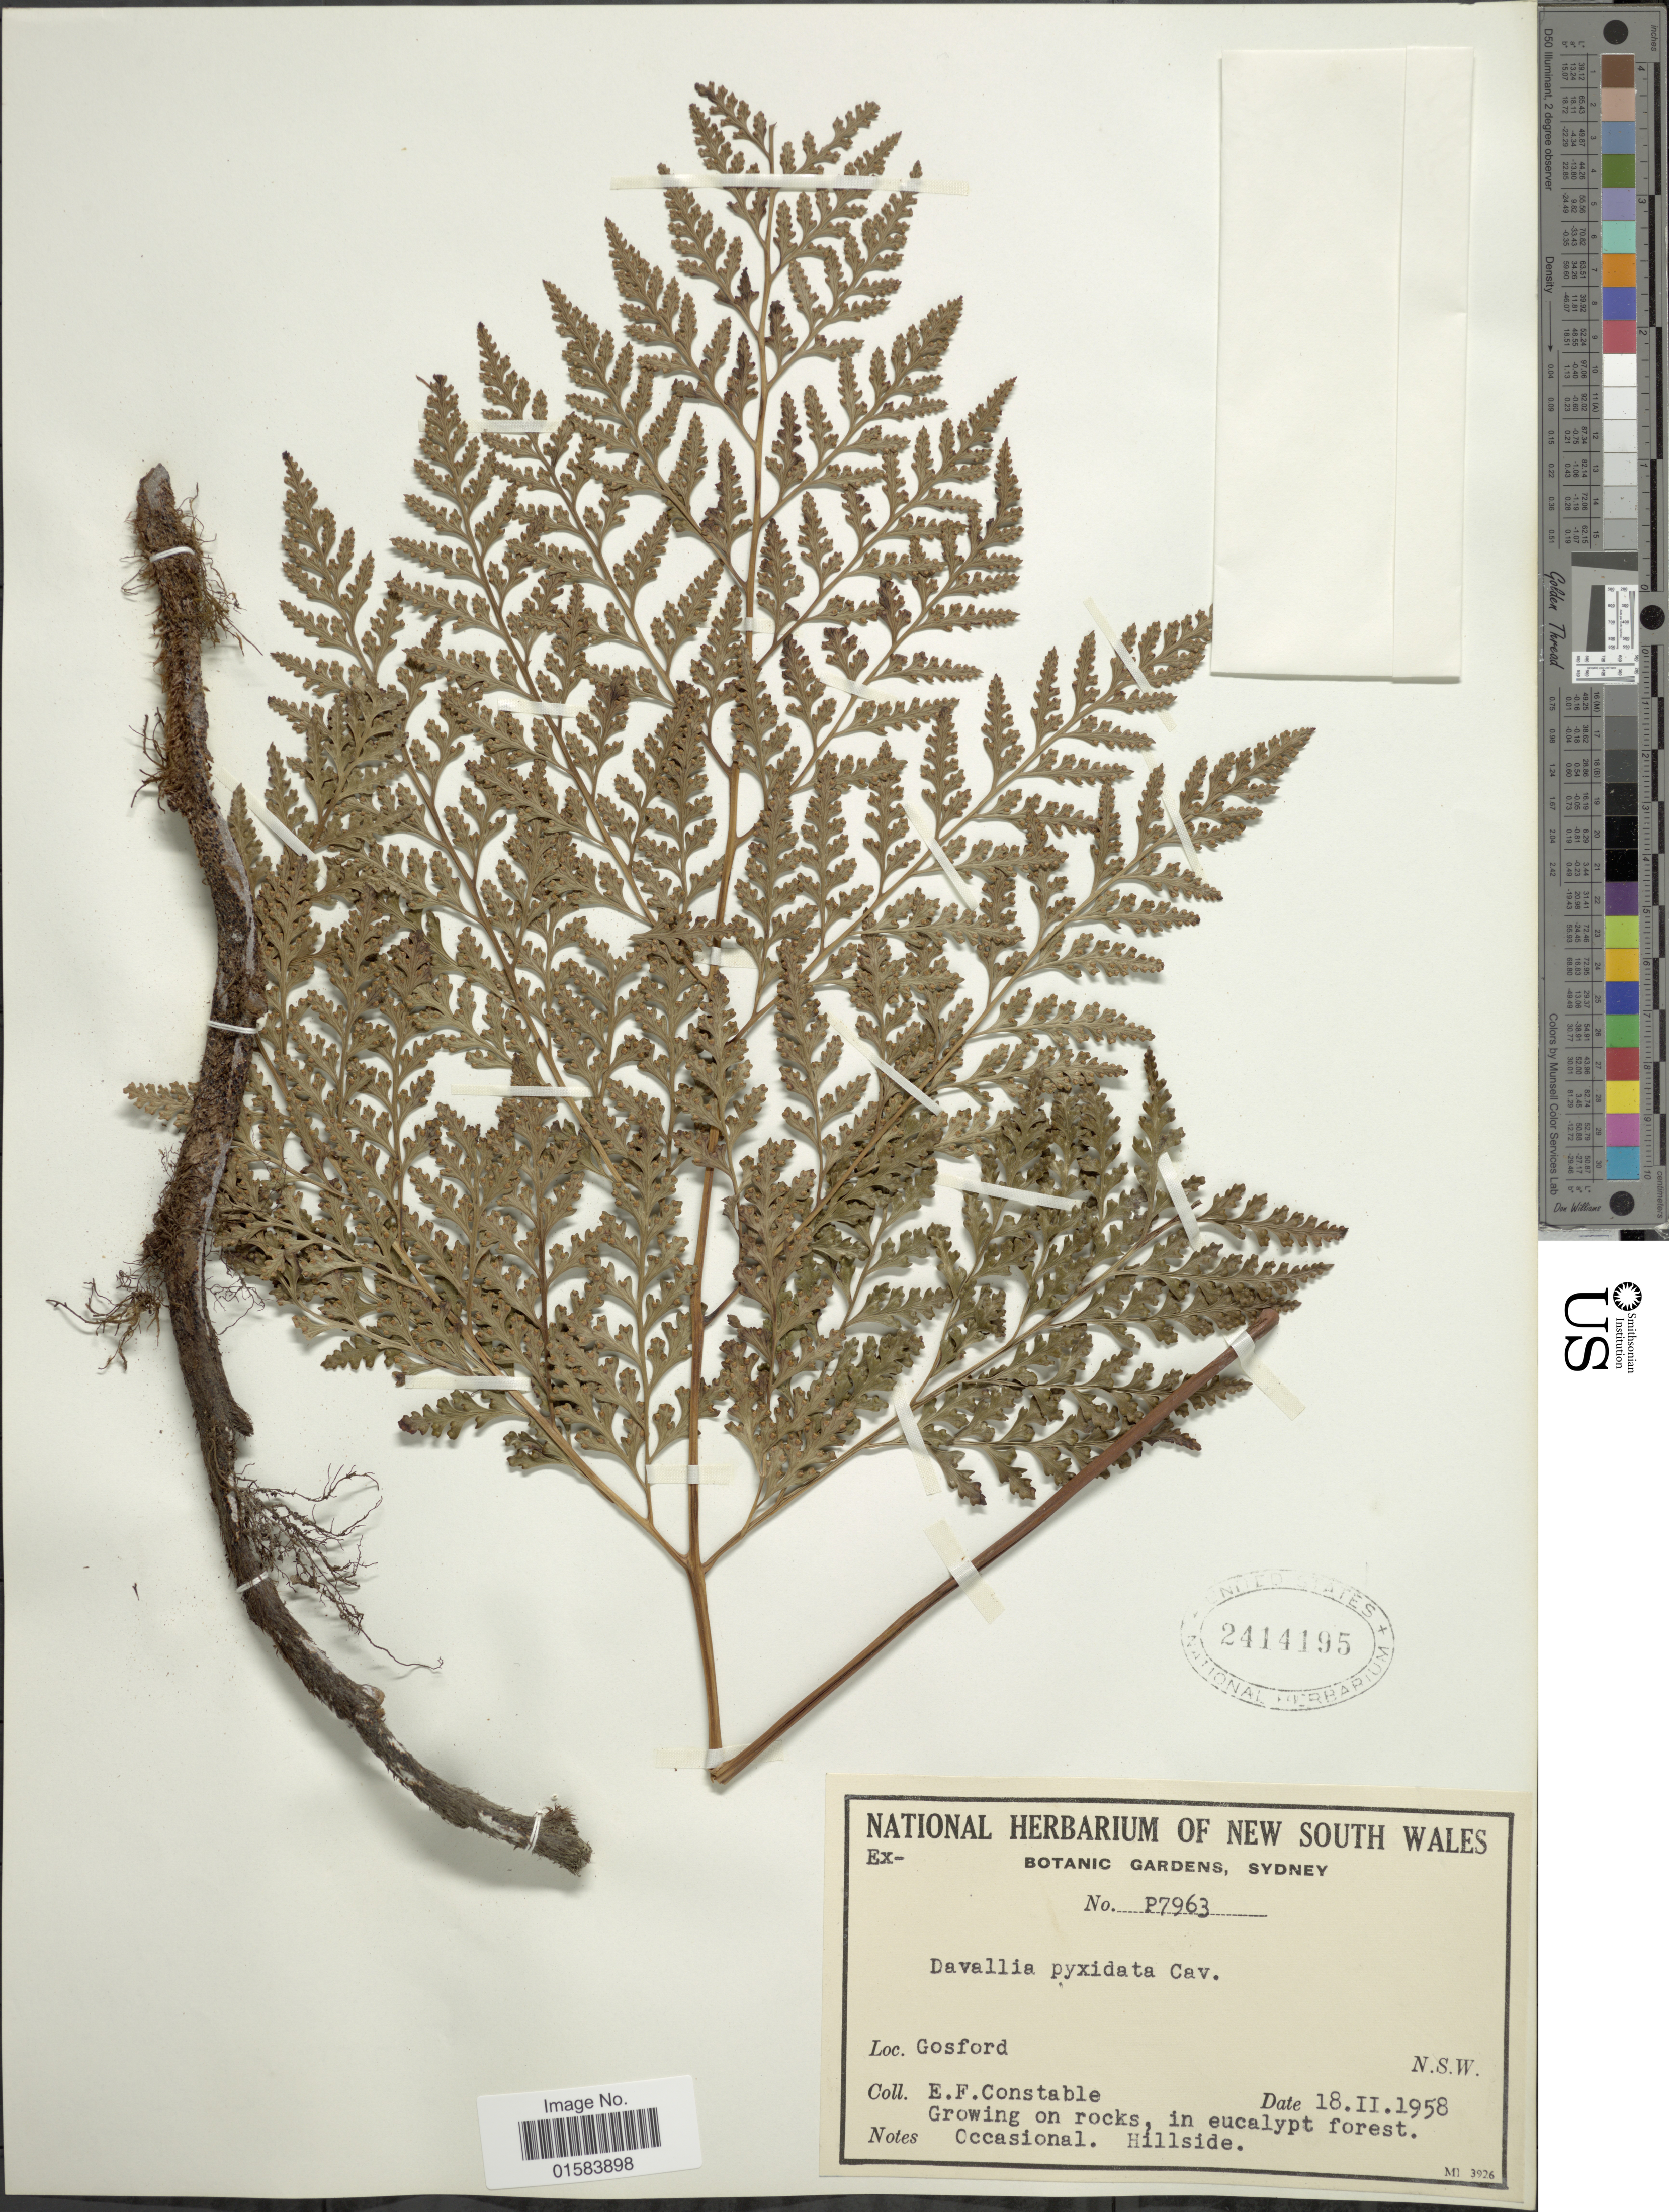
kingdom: Plantae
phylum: Tracheophyta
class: Polypodiopsida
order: Polypodiales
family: Davalliaceae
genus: Davallia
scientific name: Davallia solida var. pyxidata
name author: (Cav.) Noot.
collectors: E. F. Constable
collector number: P7963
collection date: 1958-02-18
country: Australia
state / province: New South Wales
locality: Gosford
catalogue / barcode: US 2414195